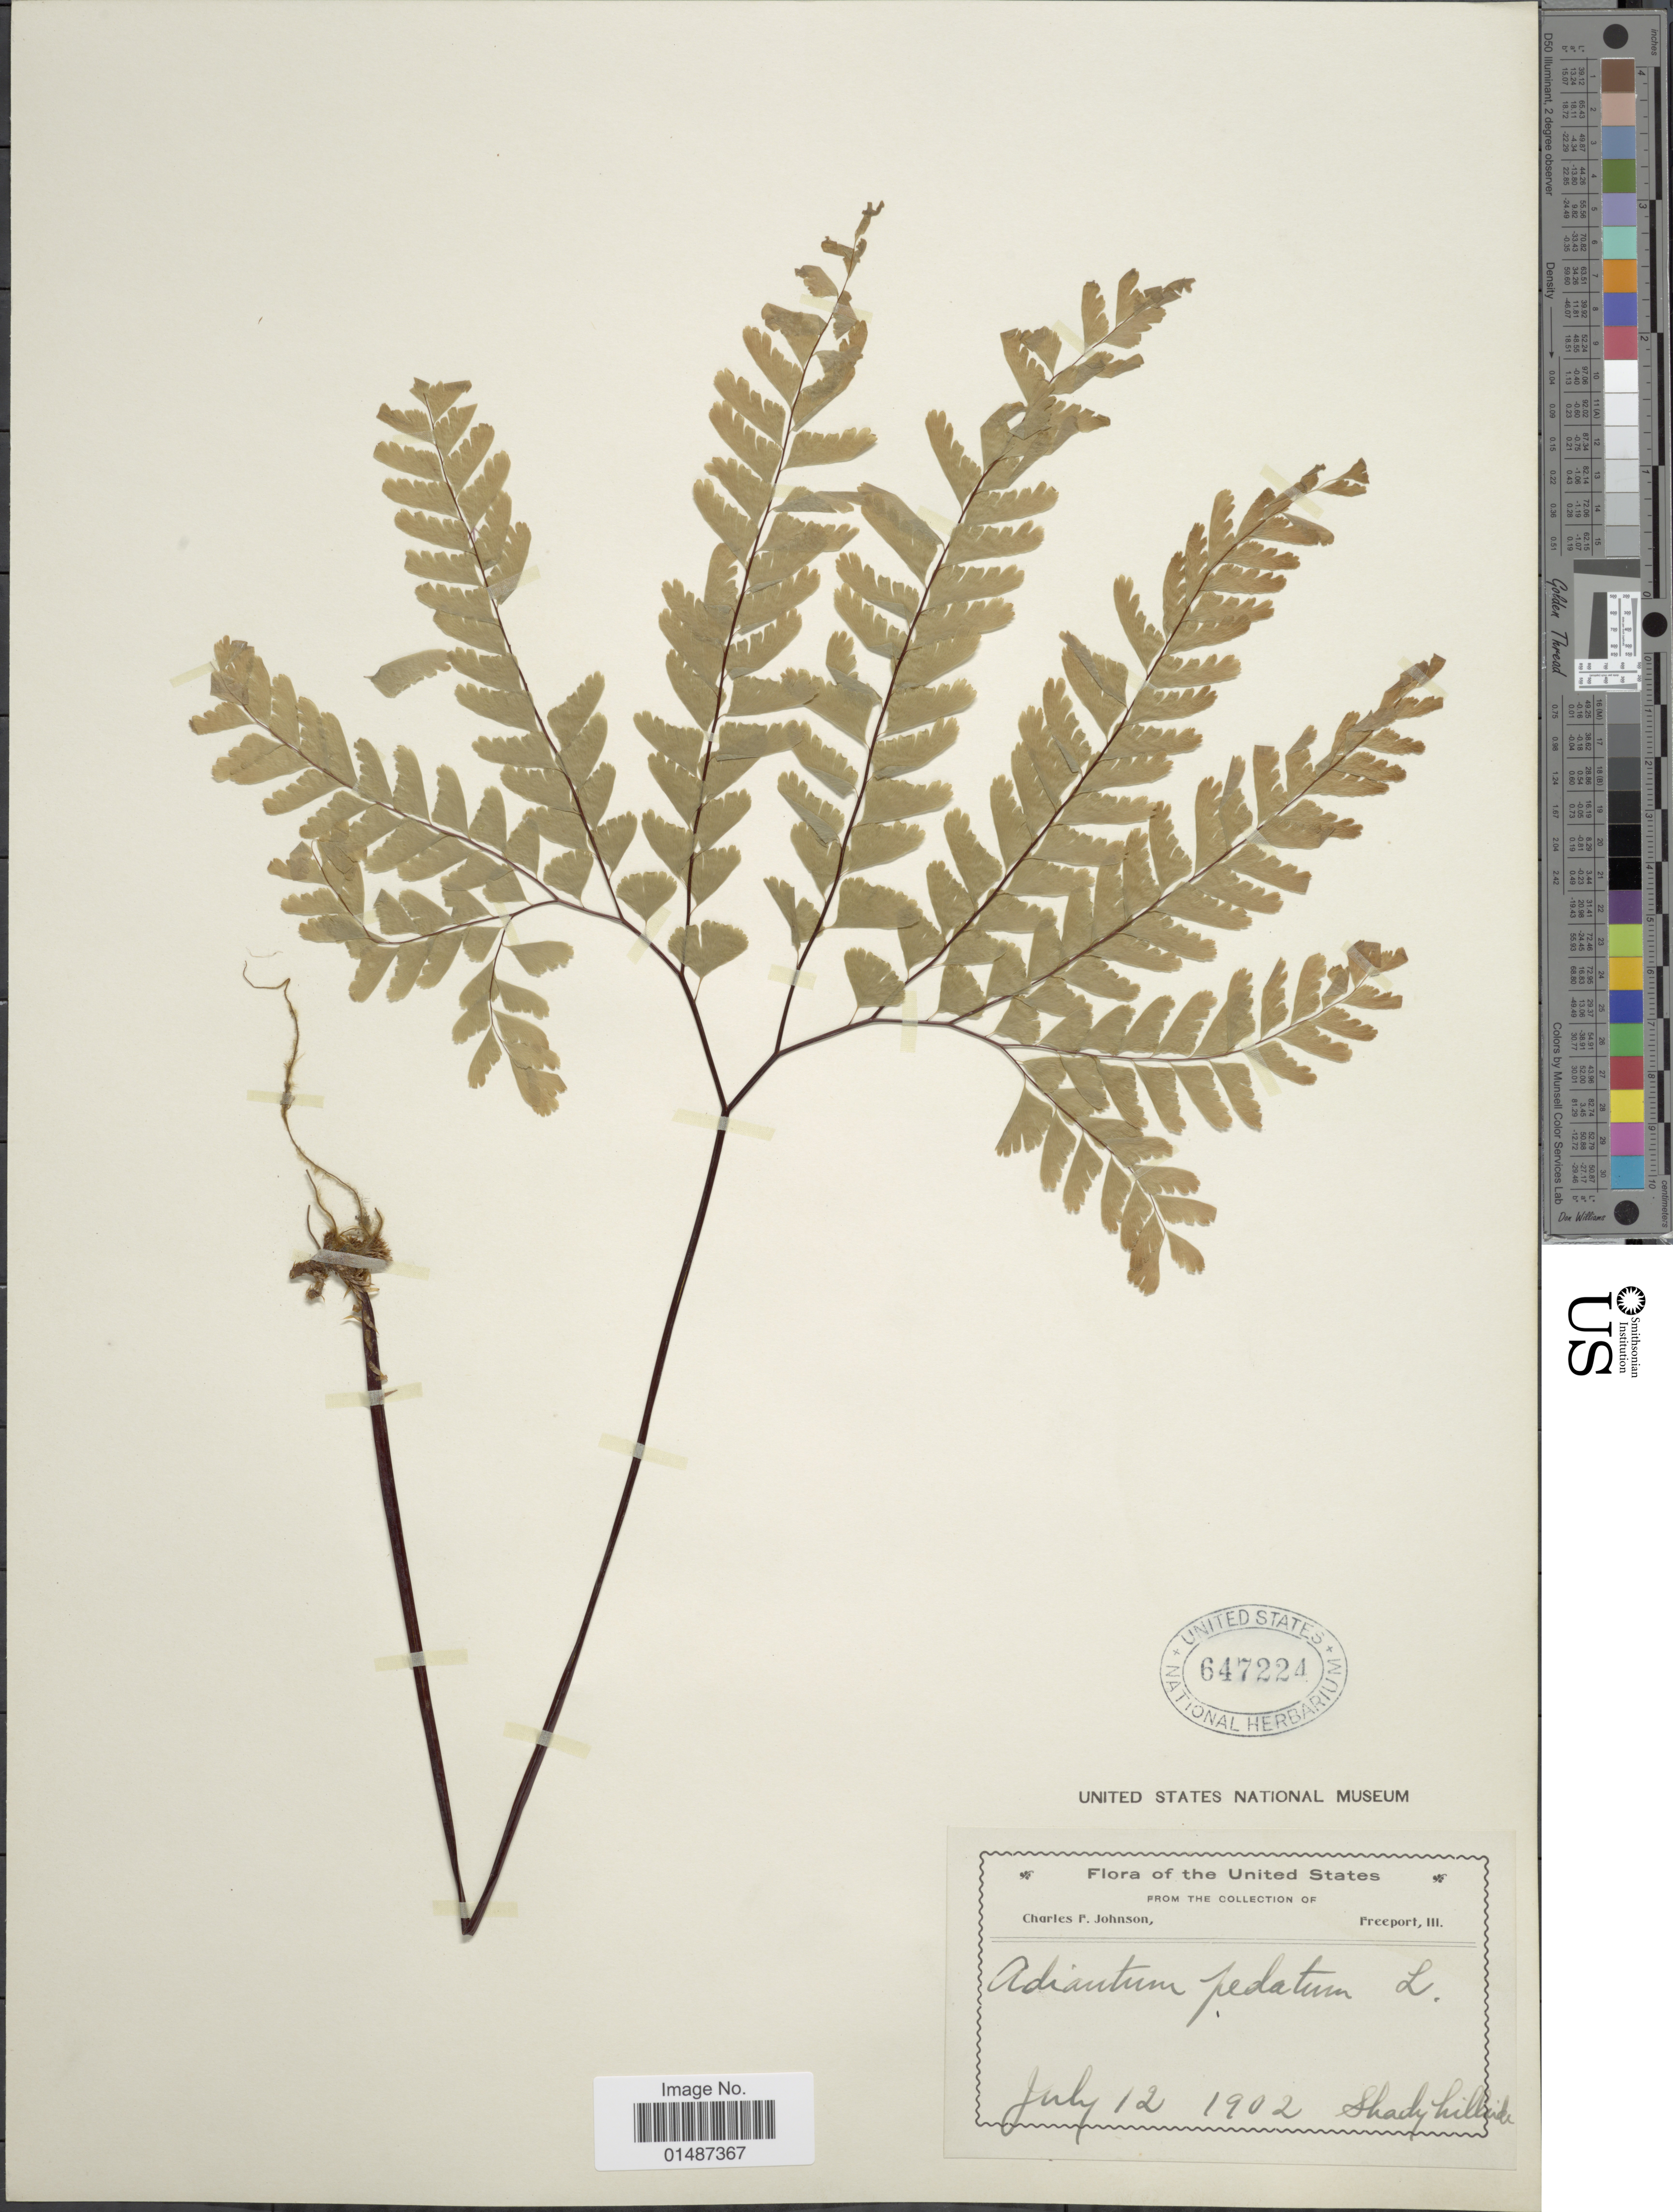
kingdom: Plantae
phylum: Tracheophyta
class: Polypodiopsida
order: Polypodiales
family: Pteridaceae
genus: Adiantum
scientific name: Adiantum pedatum var. pedatum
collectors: C. F. Johnson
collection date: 1902-07-12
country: United States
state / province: Illinois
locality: Freeport. Shady hillside.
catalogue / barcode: US 647224